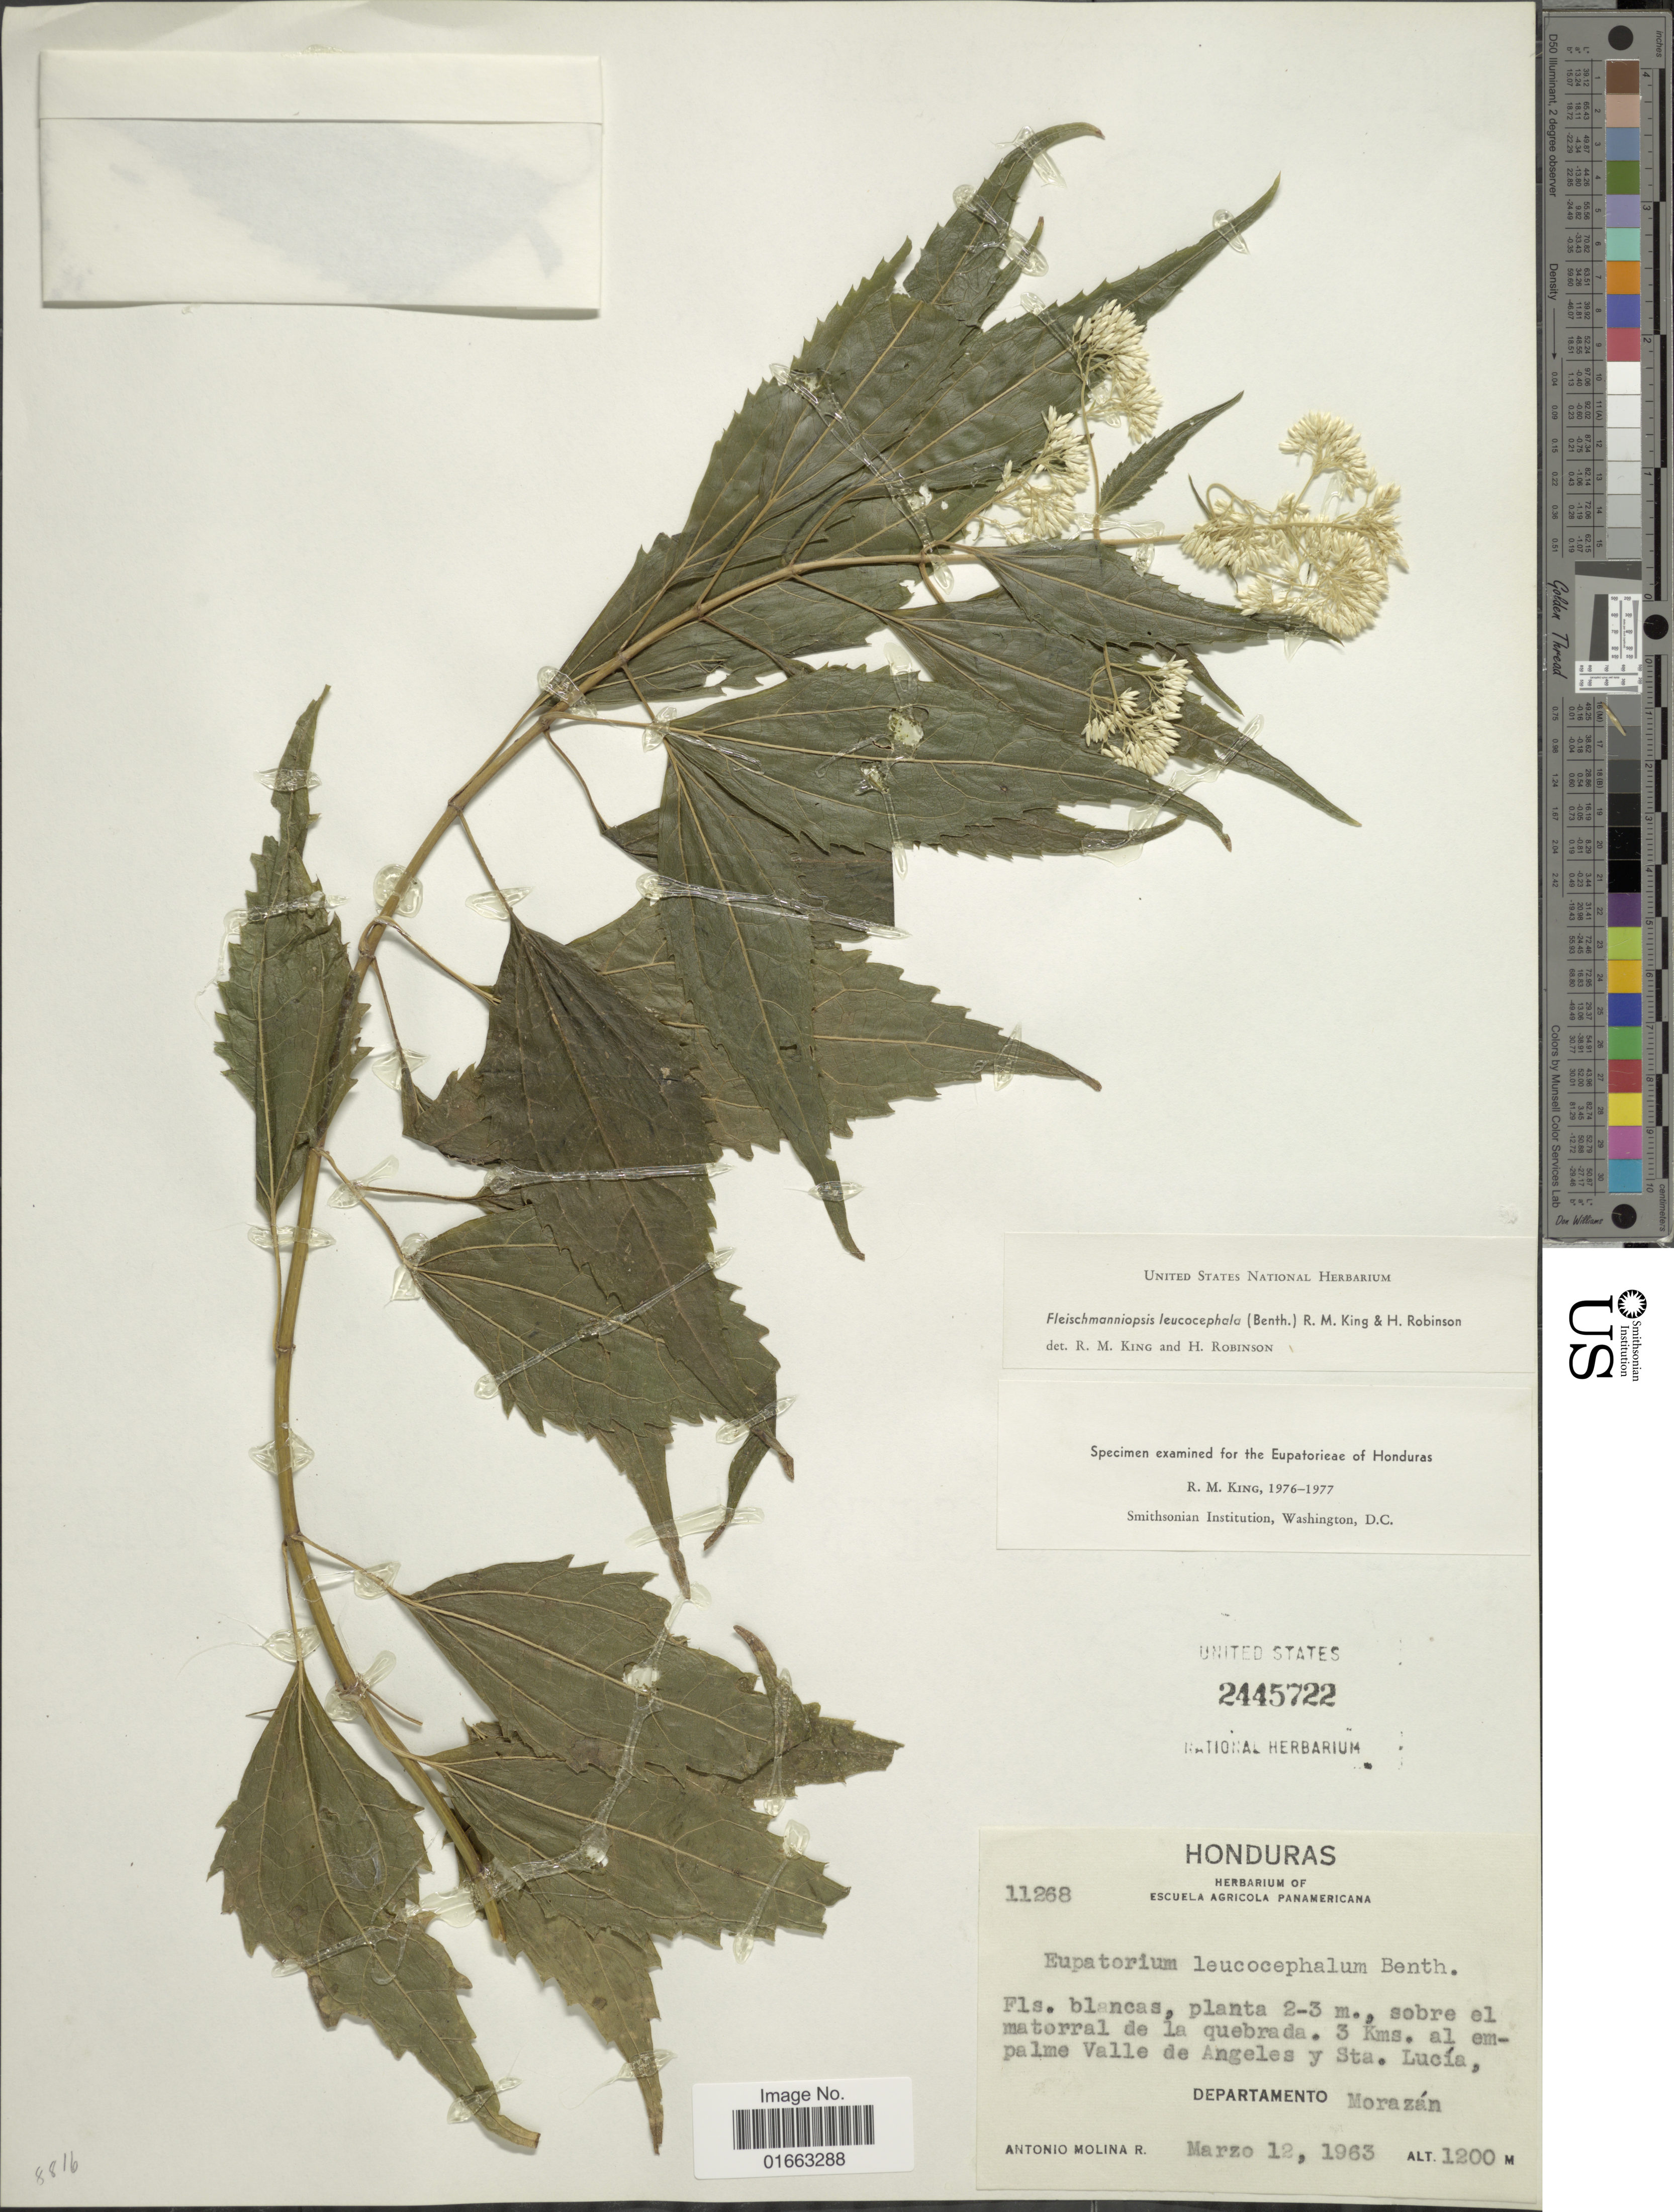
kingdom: Plantae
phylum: Tracheophyta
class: Magnoliopsida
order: Asterales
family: Asteraceae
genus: Fleischmanniopsis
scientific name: Fleischmanniopsis leucocephala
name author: (Benth.) R.M. King & H. Rob.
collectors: A. Molina R.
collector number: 11268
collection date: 1963-03-12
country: Honduras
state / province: Fco. Morazán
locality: Planta, 2-3m., sobre el matorral de la quebrada, 3 kms. al empalme Valle de Angeles y Sta. Lucía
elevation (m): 1200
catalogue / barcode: US 2445722